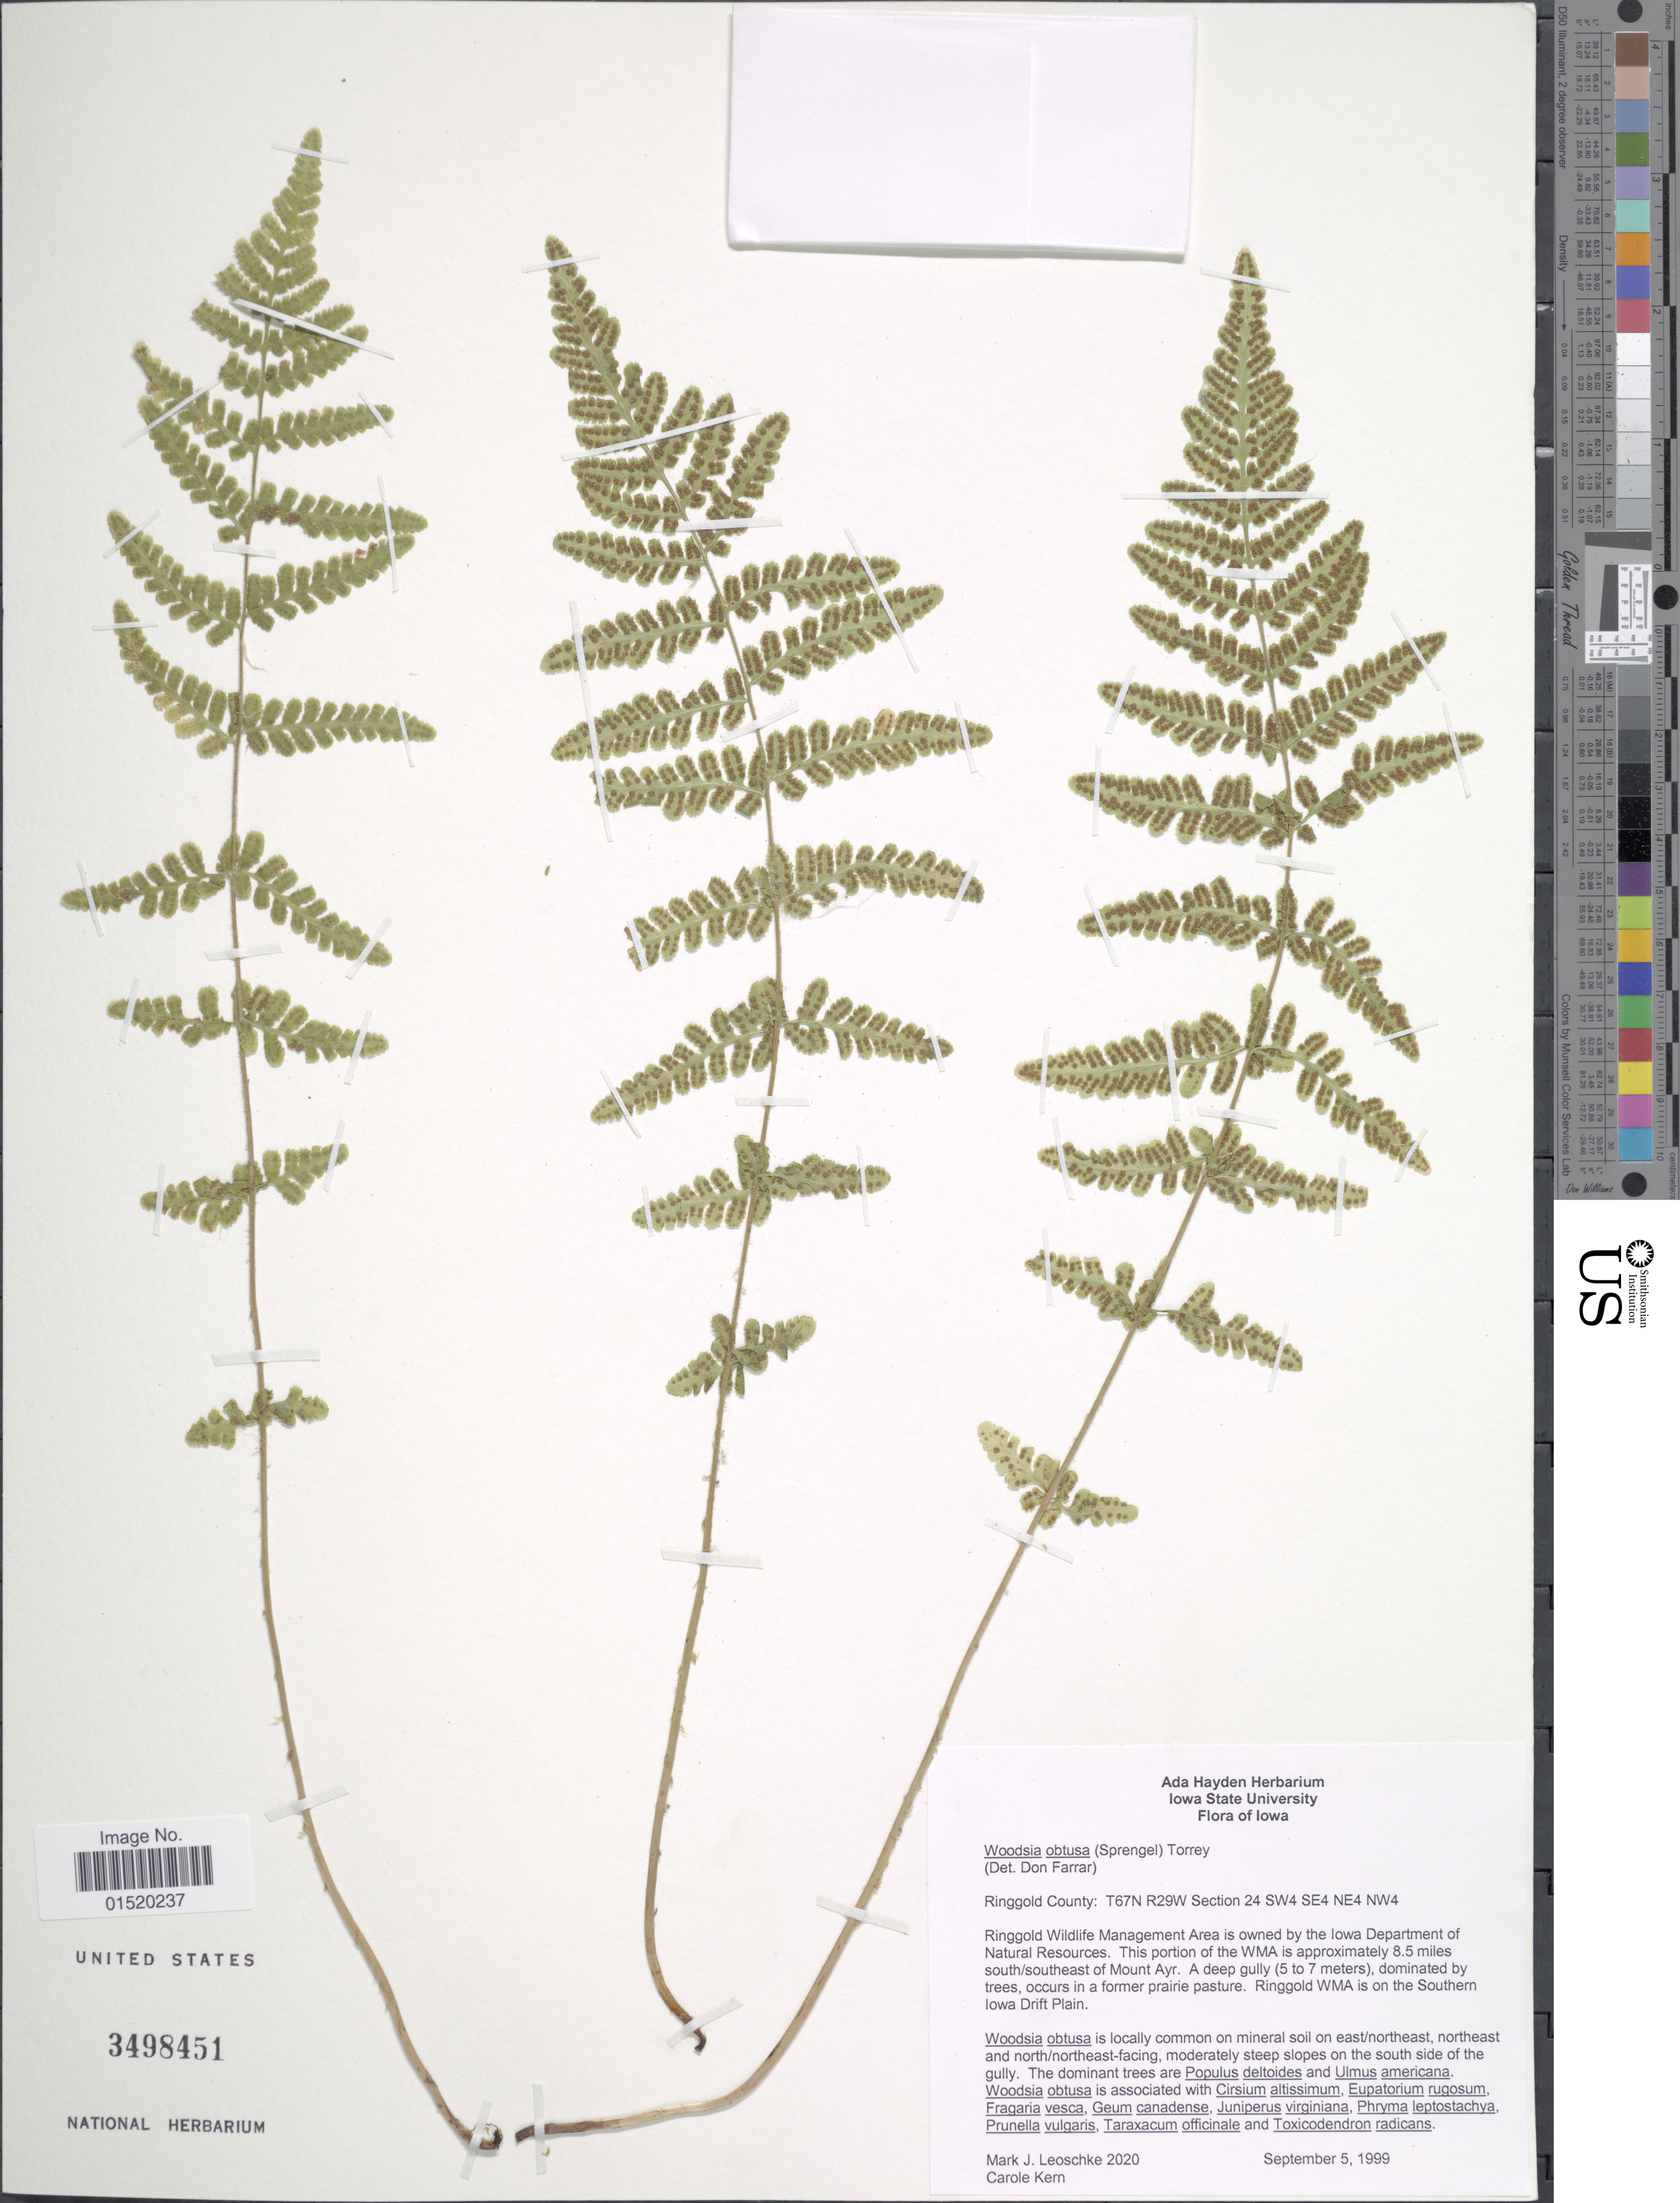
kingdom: Plantae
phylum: Tracheophyta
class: Polypodiopsida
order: Polypodiales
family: Woodsiaceae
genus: Woodsia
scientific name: Woodsia obtusa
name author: (Spreng.) Torr.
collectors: M. J. Leoschke & C. Kern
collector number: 2020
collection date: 1999-09-05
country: United States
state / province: Iowa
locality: Ringgold County: T67N R29W Section 24 SW4 SE4 NE4 NW4, Ringgold Wildlife Management Area is owned by the Iowa Department of Natural Resources. This portion of the WMA is approximately 8.5 miles south/southeast of Mount Ayr.Ringgold WMA is on the Southern Iowa Drift Plain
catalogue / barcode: US 3498451